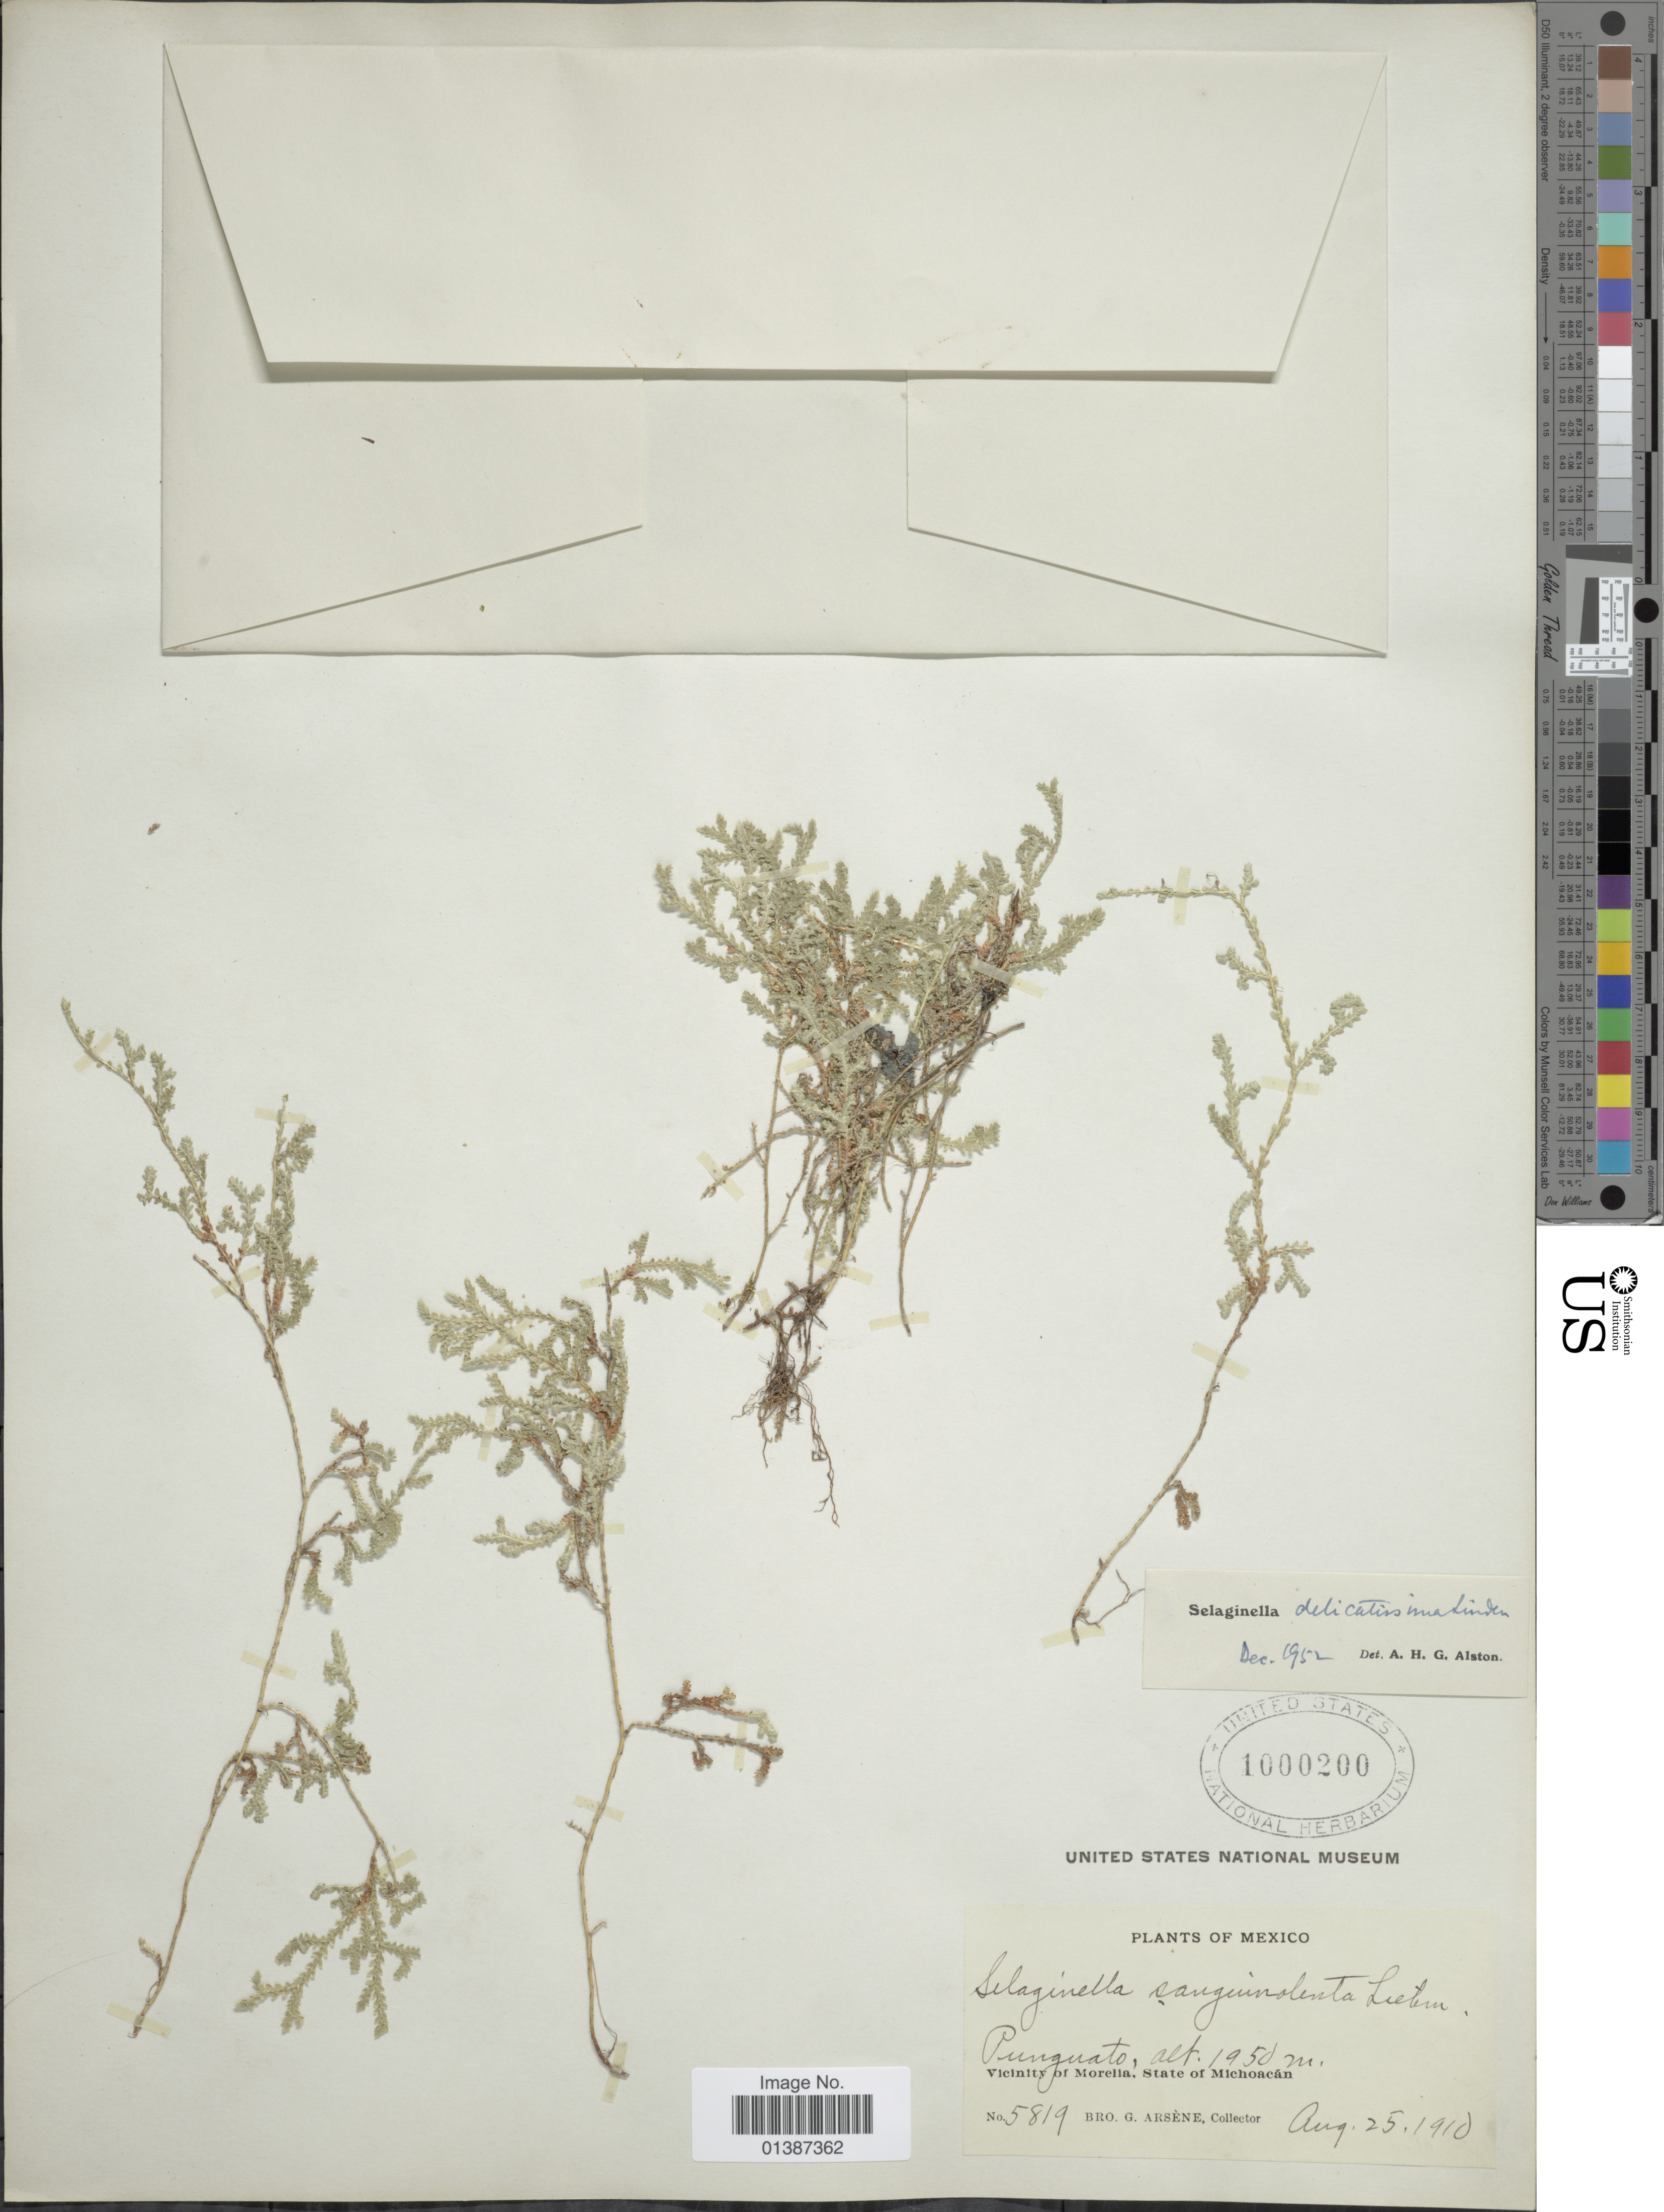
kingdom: Plantae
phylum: Tracheophyta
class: Lycopodiopsida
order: Selaginellales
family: Selaginellaceae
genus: Selaginella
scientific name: Selaginella delicatissima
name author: Linden ex A. Braun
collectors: Bro. G. Arsène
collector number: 5819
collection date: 1910-08-25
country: Mexico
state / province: Michoacán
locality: Punguato, Vicinity of Morelia, State of Michoacán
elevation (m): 1950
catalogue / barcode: US 1000200